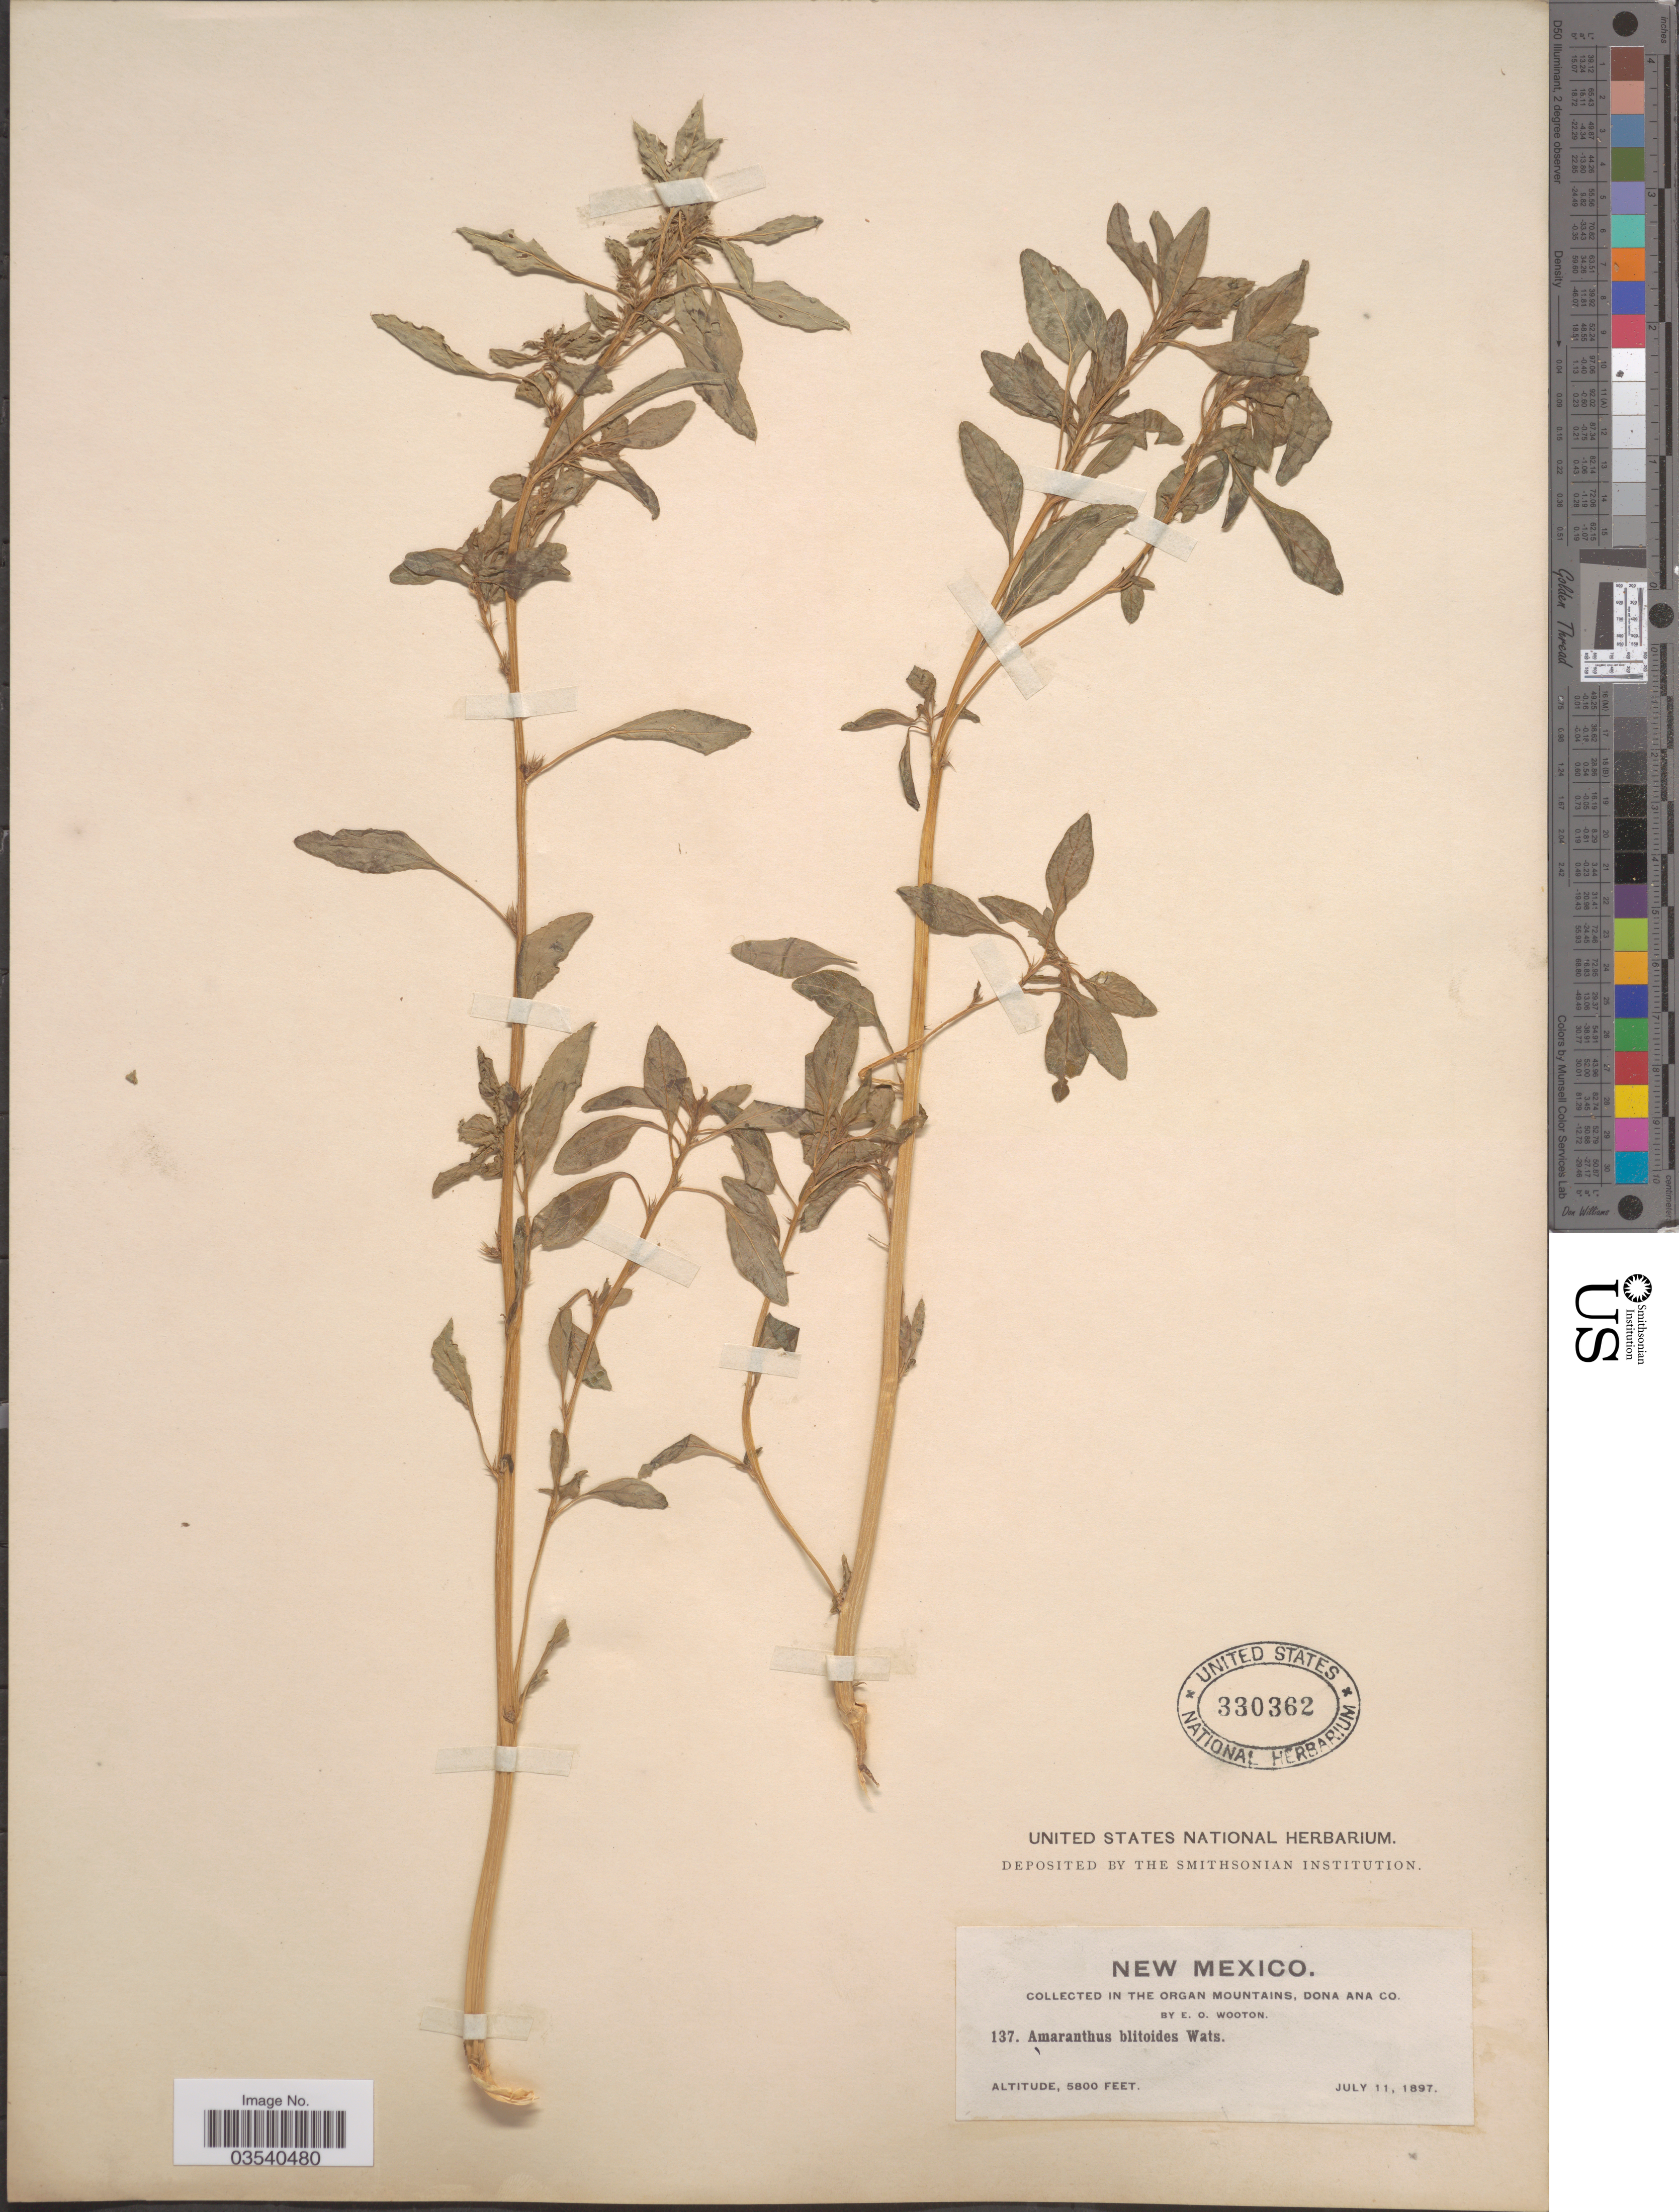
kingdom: Plantae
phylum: Tracheophyta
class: Magnoliopsida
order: Caryophyllales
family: Amaranthaceae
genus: Amaranthus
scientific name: Amaranthus graecizans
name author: L.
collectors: E. O. Wooton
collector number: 137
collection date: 1897-07-11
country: United States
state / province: New Mexico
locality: The Organ Mountains, Dona Ana Co.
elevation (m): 1768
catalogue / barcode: US 330362